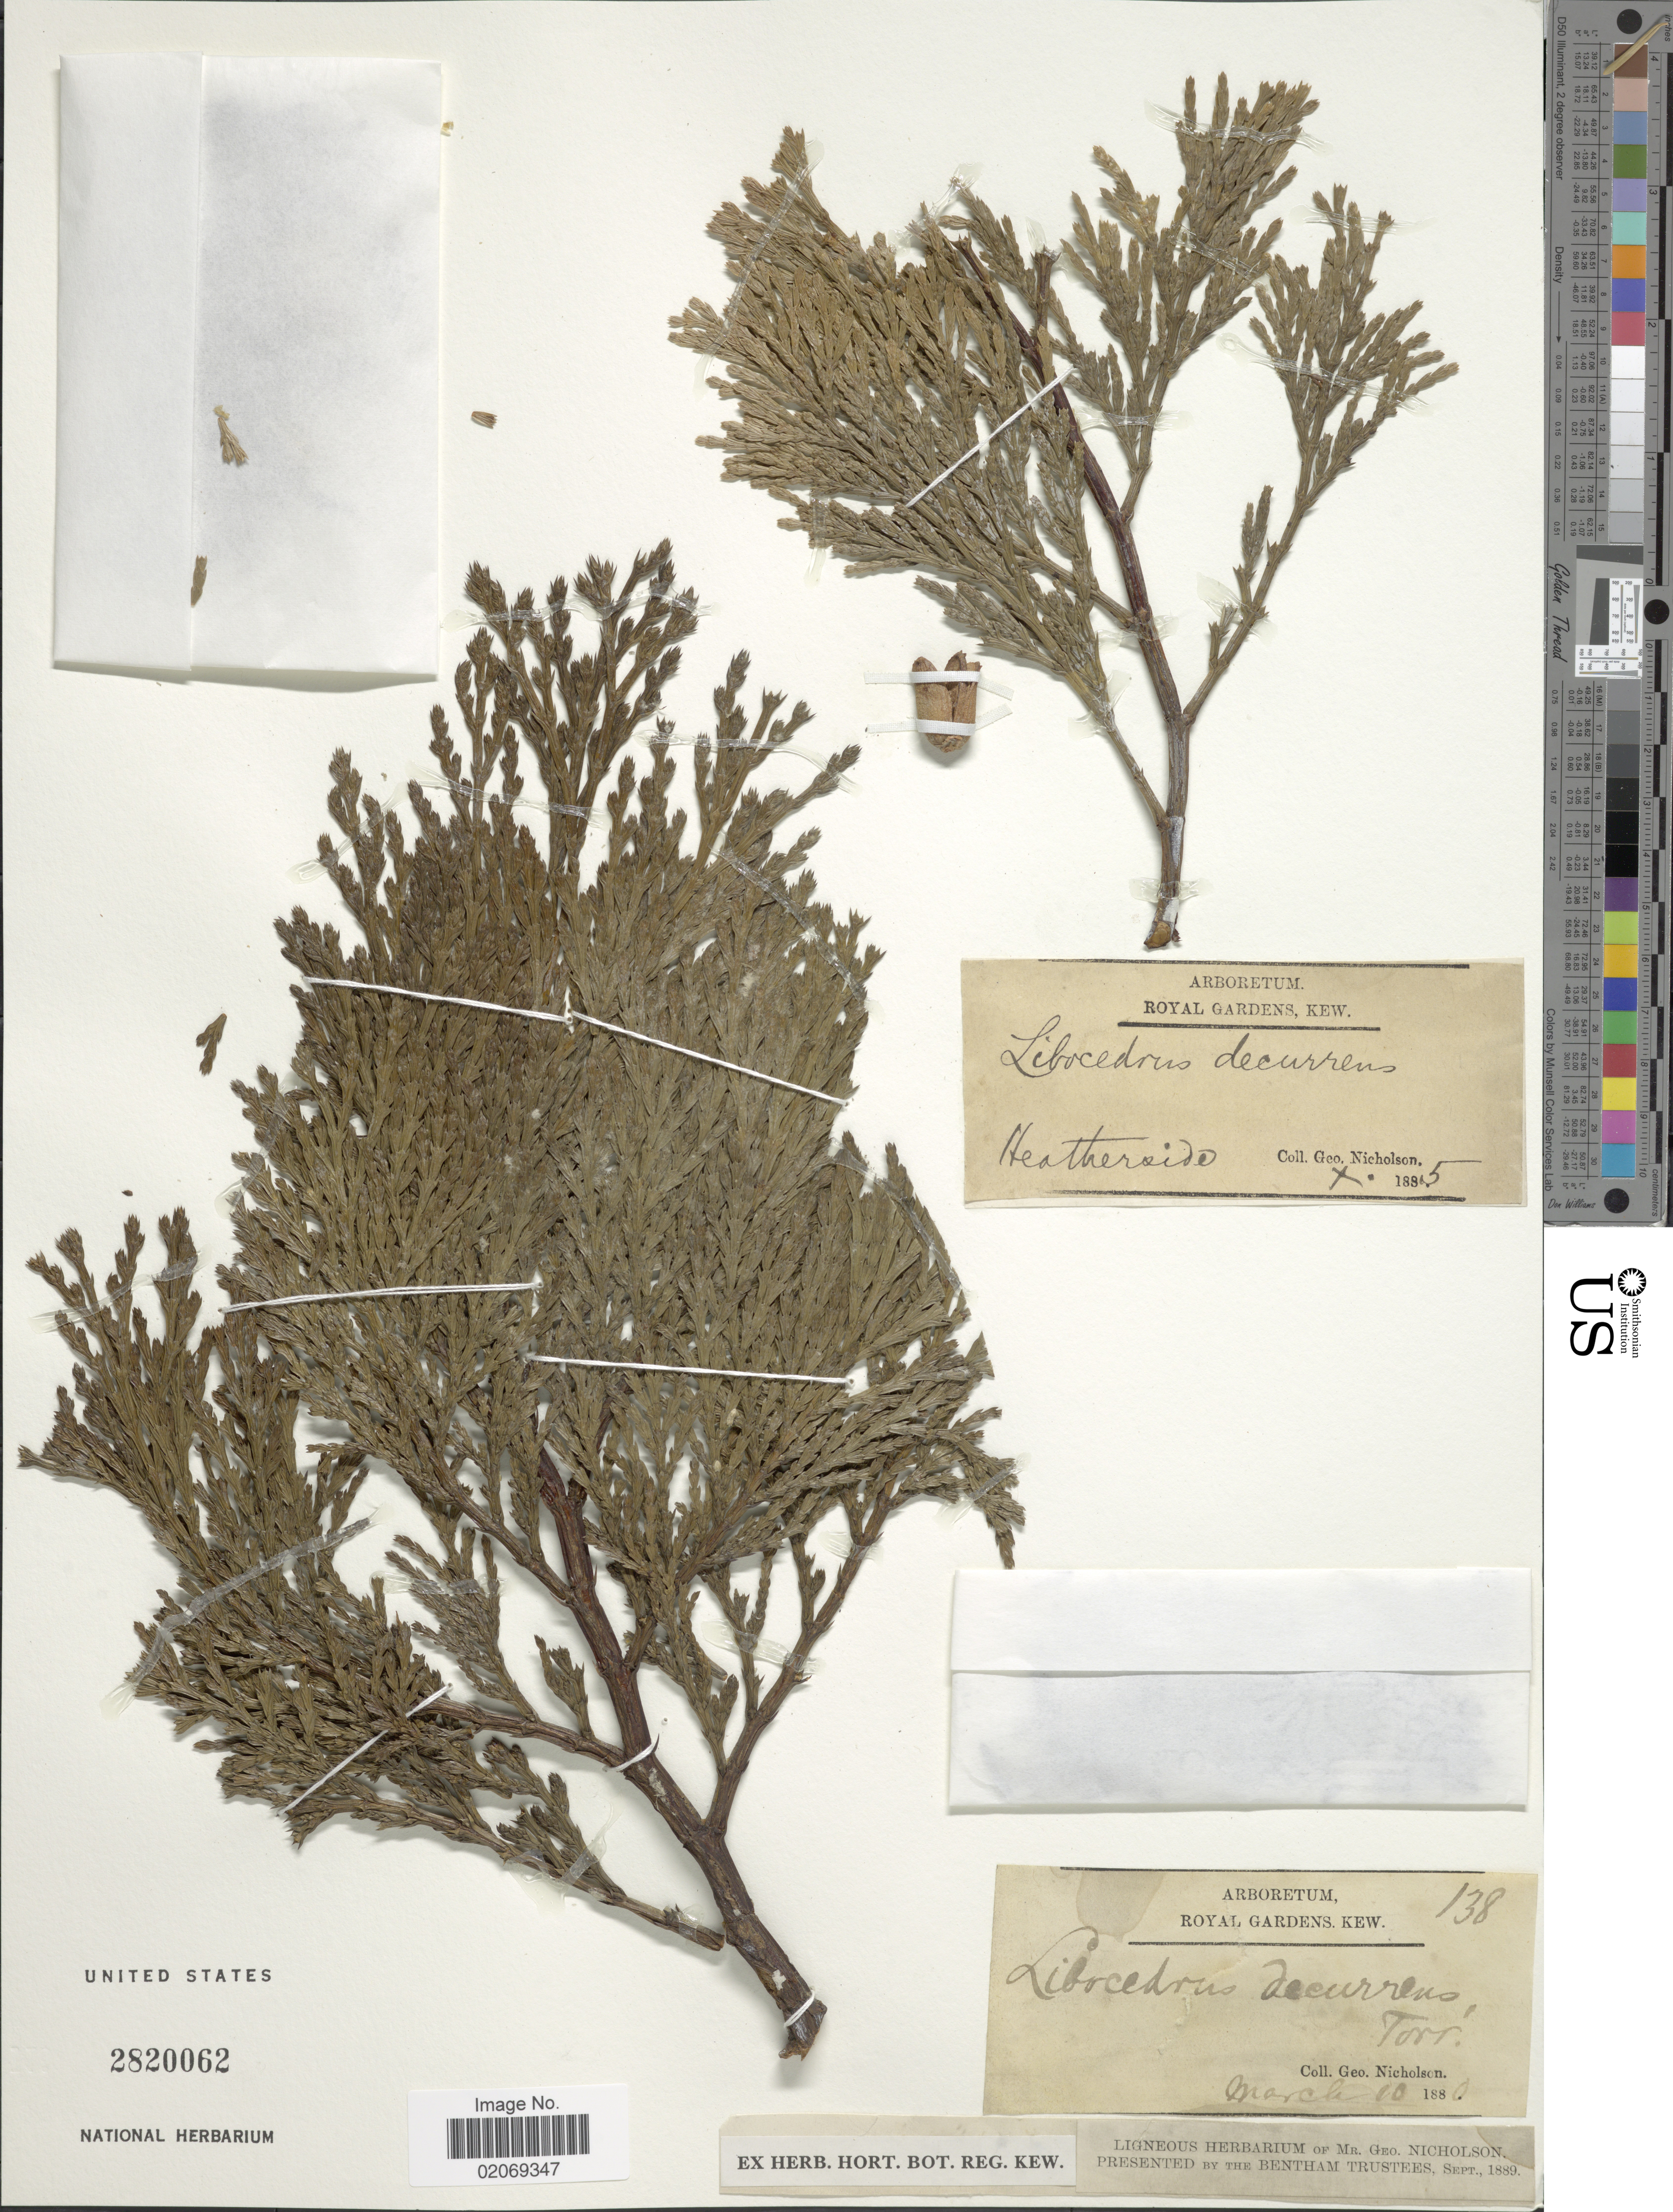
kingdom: Plantae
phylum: Tracheophyta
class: Pinopsida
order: Pinales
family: Cupressaceae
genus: Libocedrus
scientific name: Libocedrus decurrens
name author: Torr.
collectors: G. Nicholson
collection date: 1885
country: United Kingdom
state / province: England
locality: Heatherside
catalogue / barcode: US 2820062